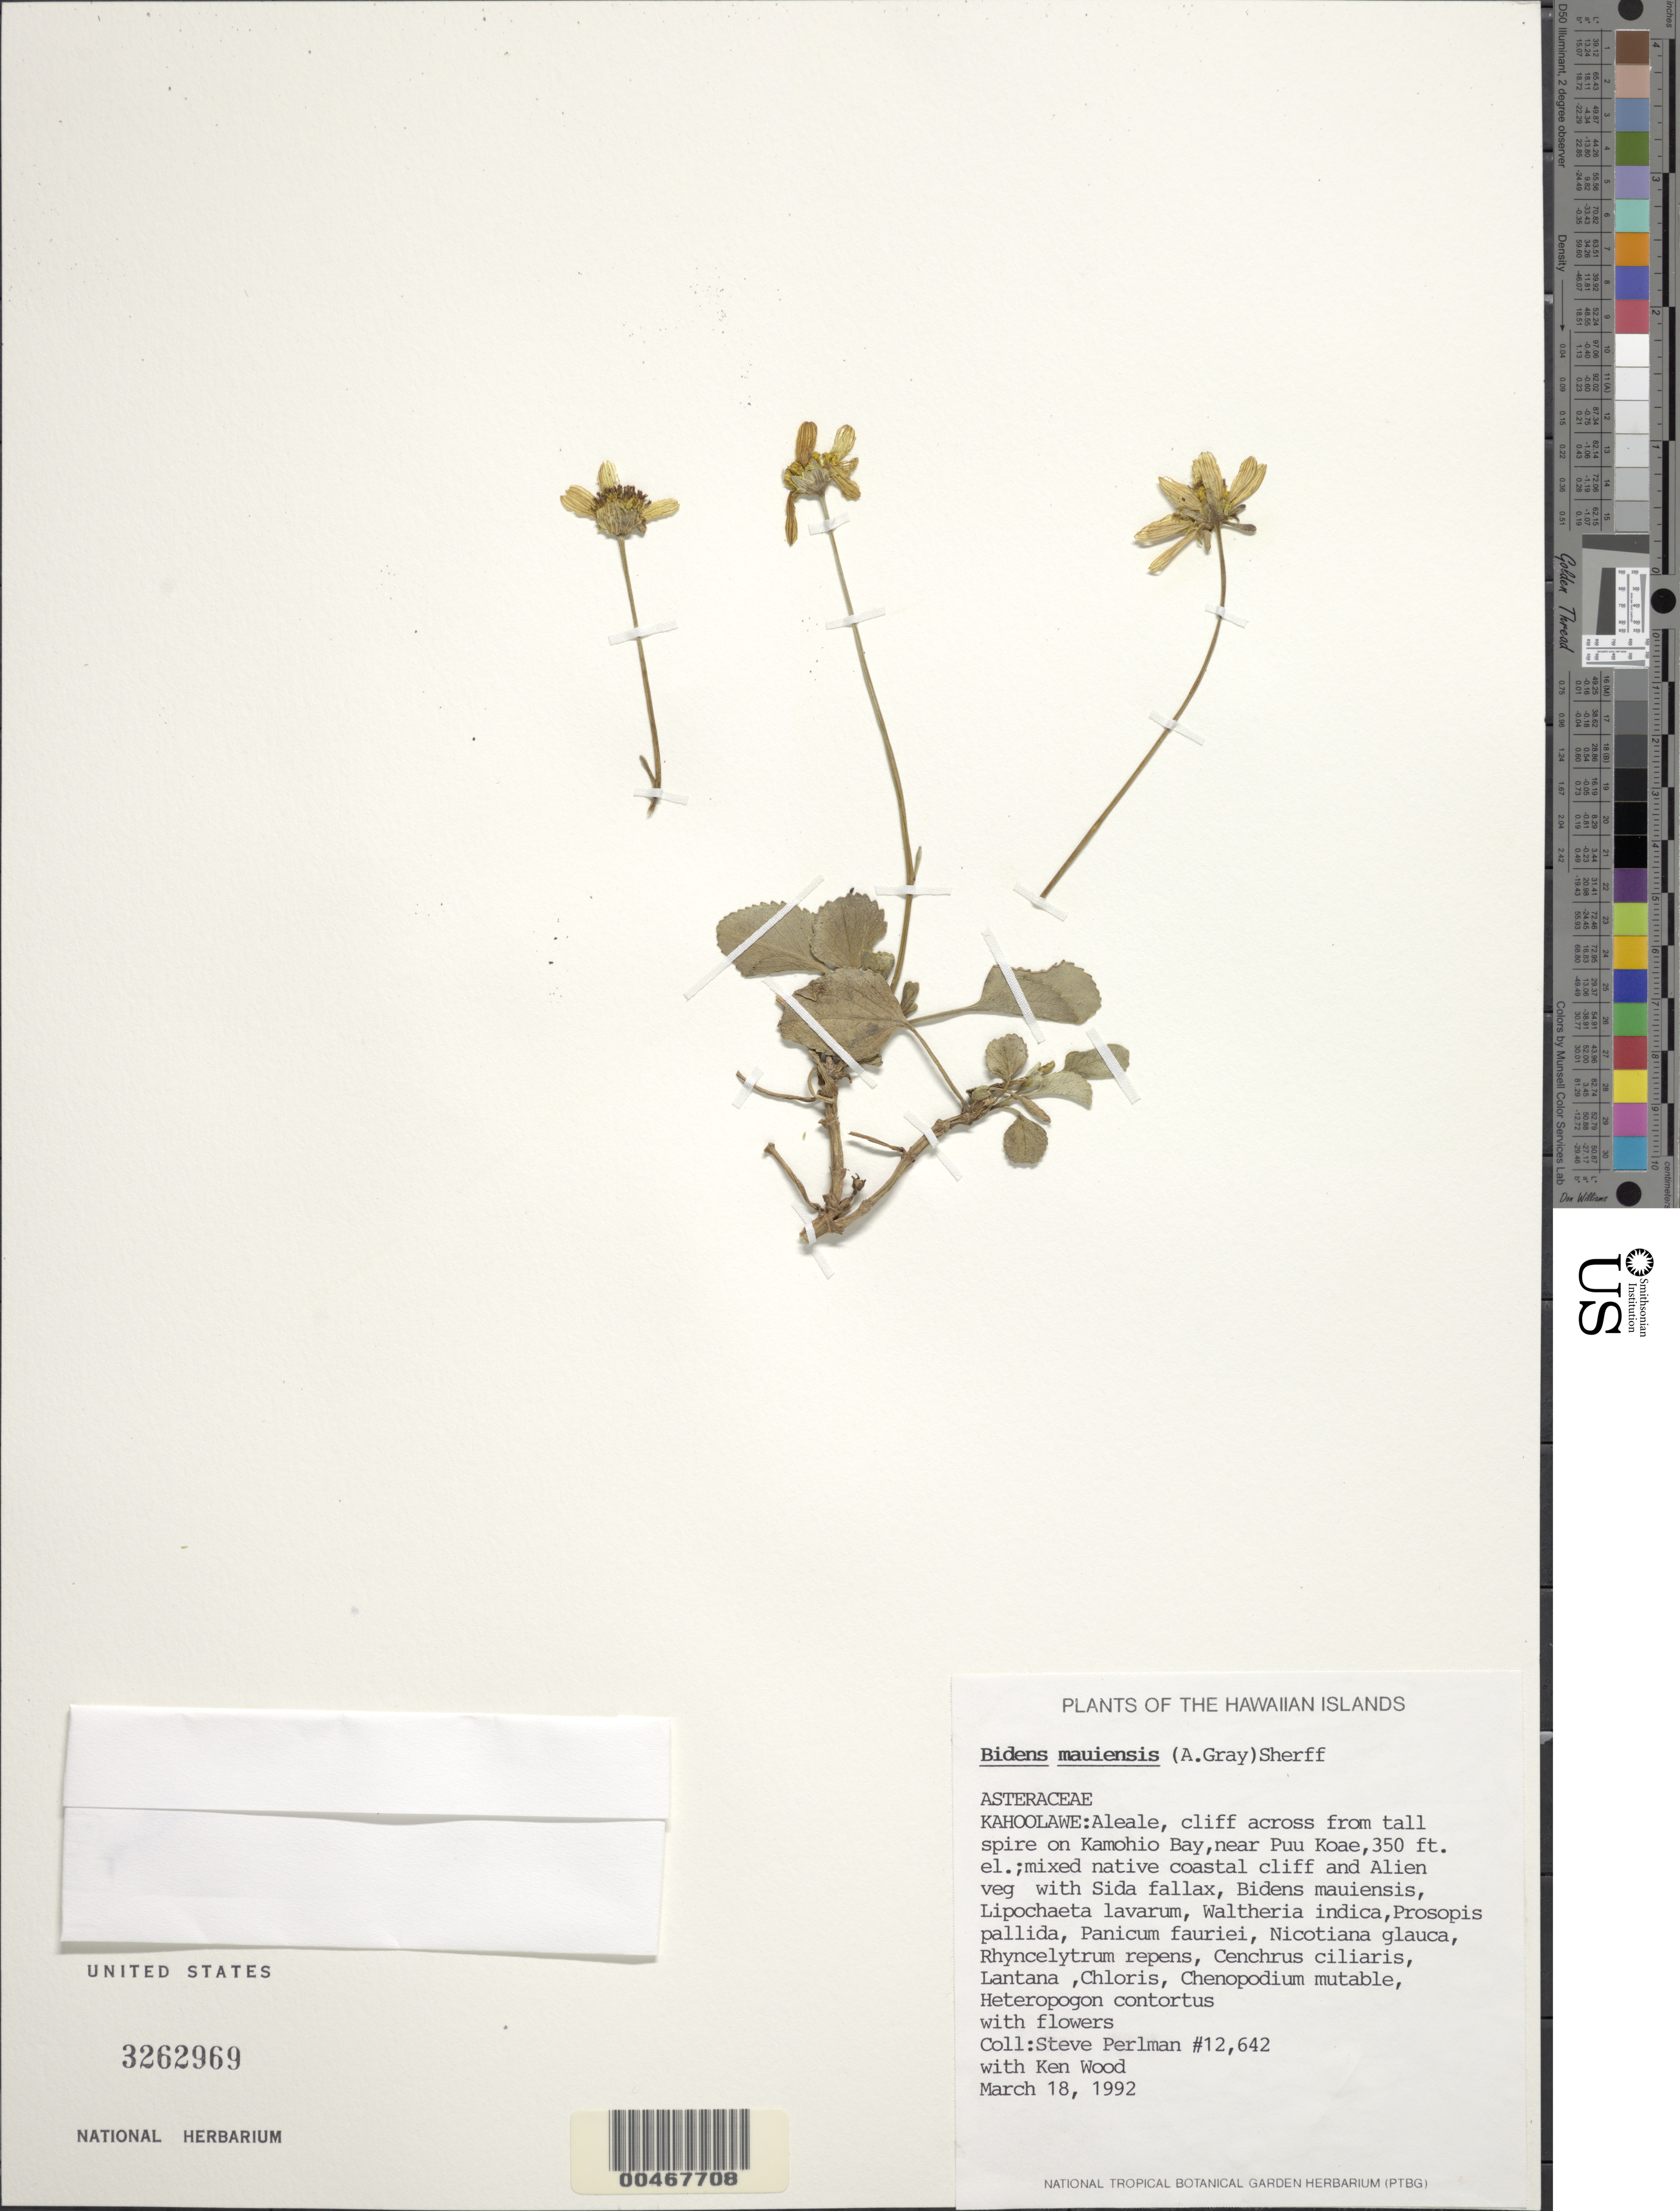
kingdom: Plantae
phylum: Tracheophyta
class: Magnoliopsida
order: Asterales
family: Asteraceae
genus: Bidens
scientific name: Bidens mauiensis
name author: Sherff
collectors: S. P. Perlman & K. Wood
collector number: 12642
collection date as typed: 18 Mar 1992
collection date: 1992-03-18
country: United States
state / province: Hawaii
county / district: Maui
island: Kaho'olawe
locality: Kahoolawe, Aleale, cliff across from tall spire on Kamohio Bay, near Puu Koae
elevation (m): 107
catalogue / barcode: US 3262969